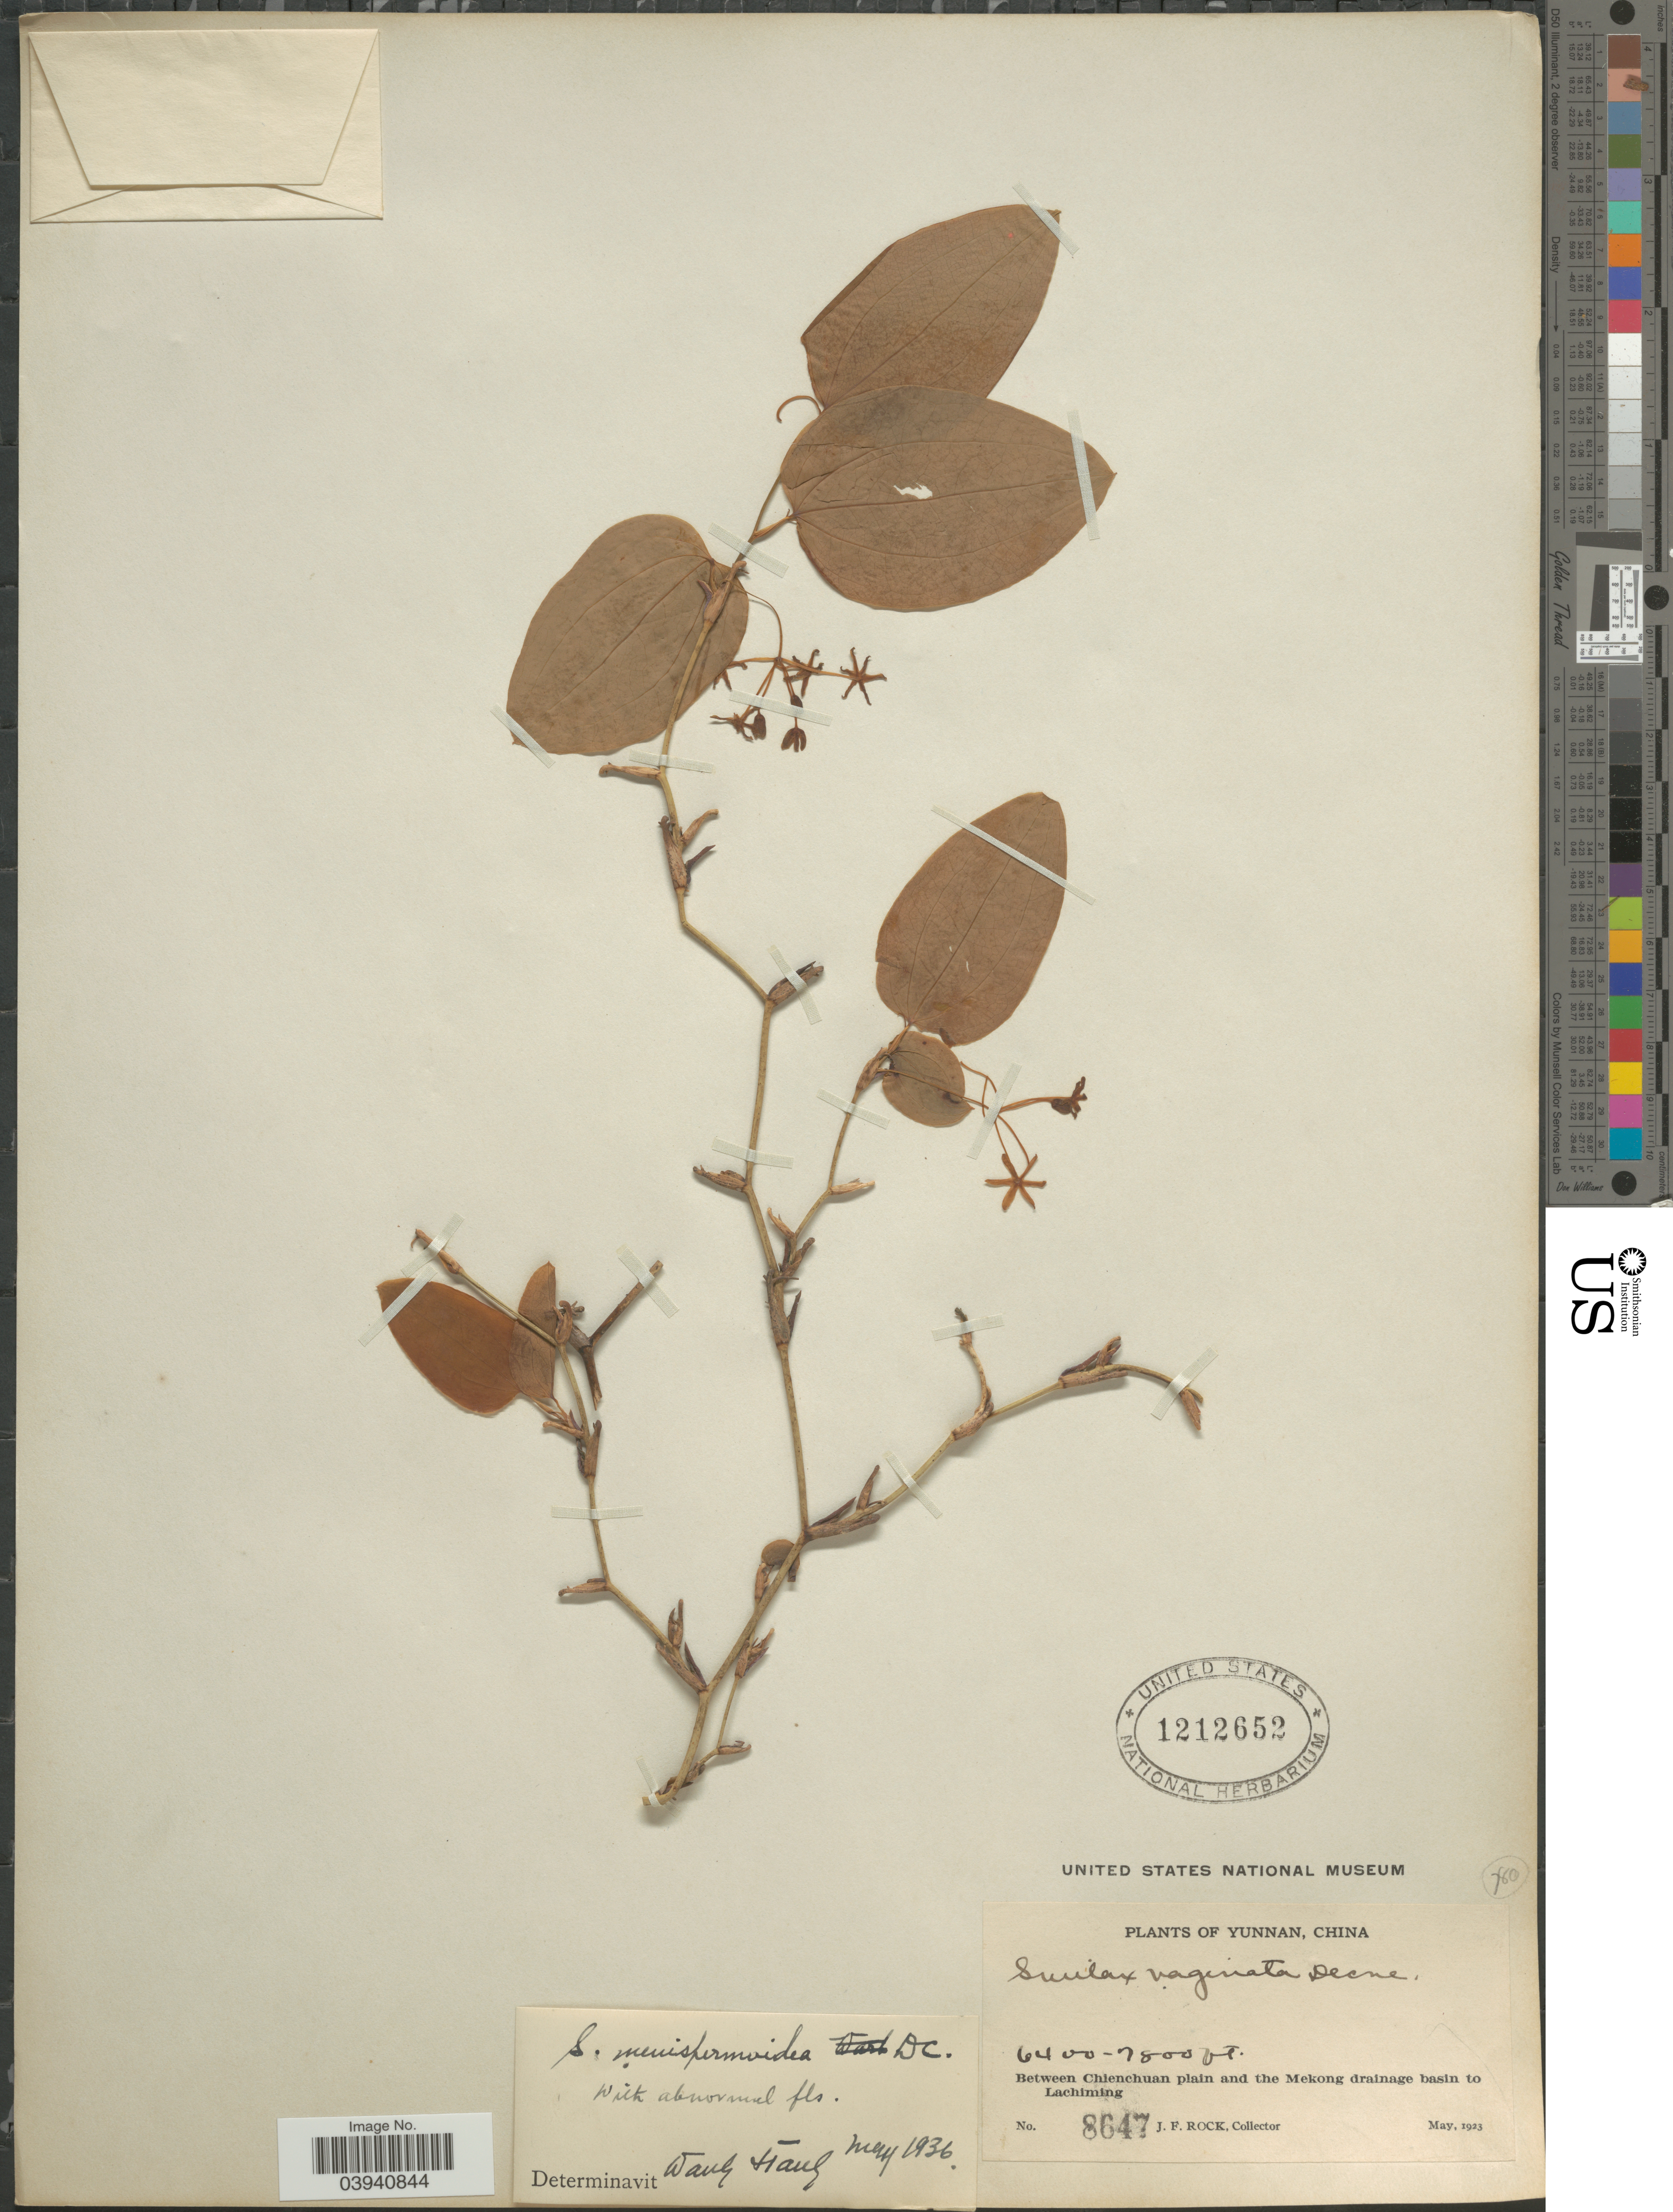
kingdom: Plantae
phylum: Tracheophyta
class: Liliopsida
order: Liliales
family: Smilacaceae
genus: Smilax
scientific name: Smilax menispermoidea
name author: A. DC.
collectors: J. Rock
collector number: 8647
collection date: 1923-05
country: China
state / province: Yunnan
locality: Between Chienchuan plain and the Mekong drainage basin to Lachiming.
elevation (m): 1951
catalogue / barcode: US 1212652